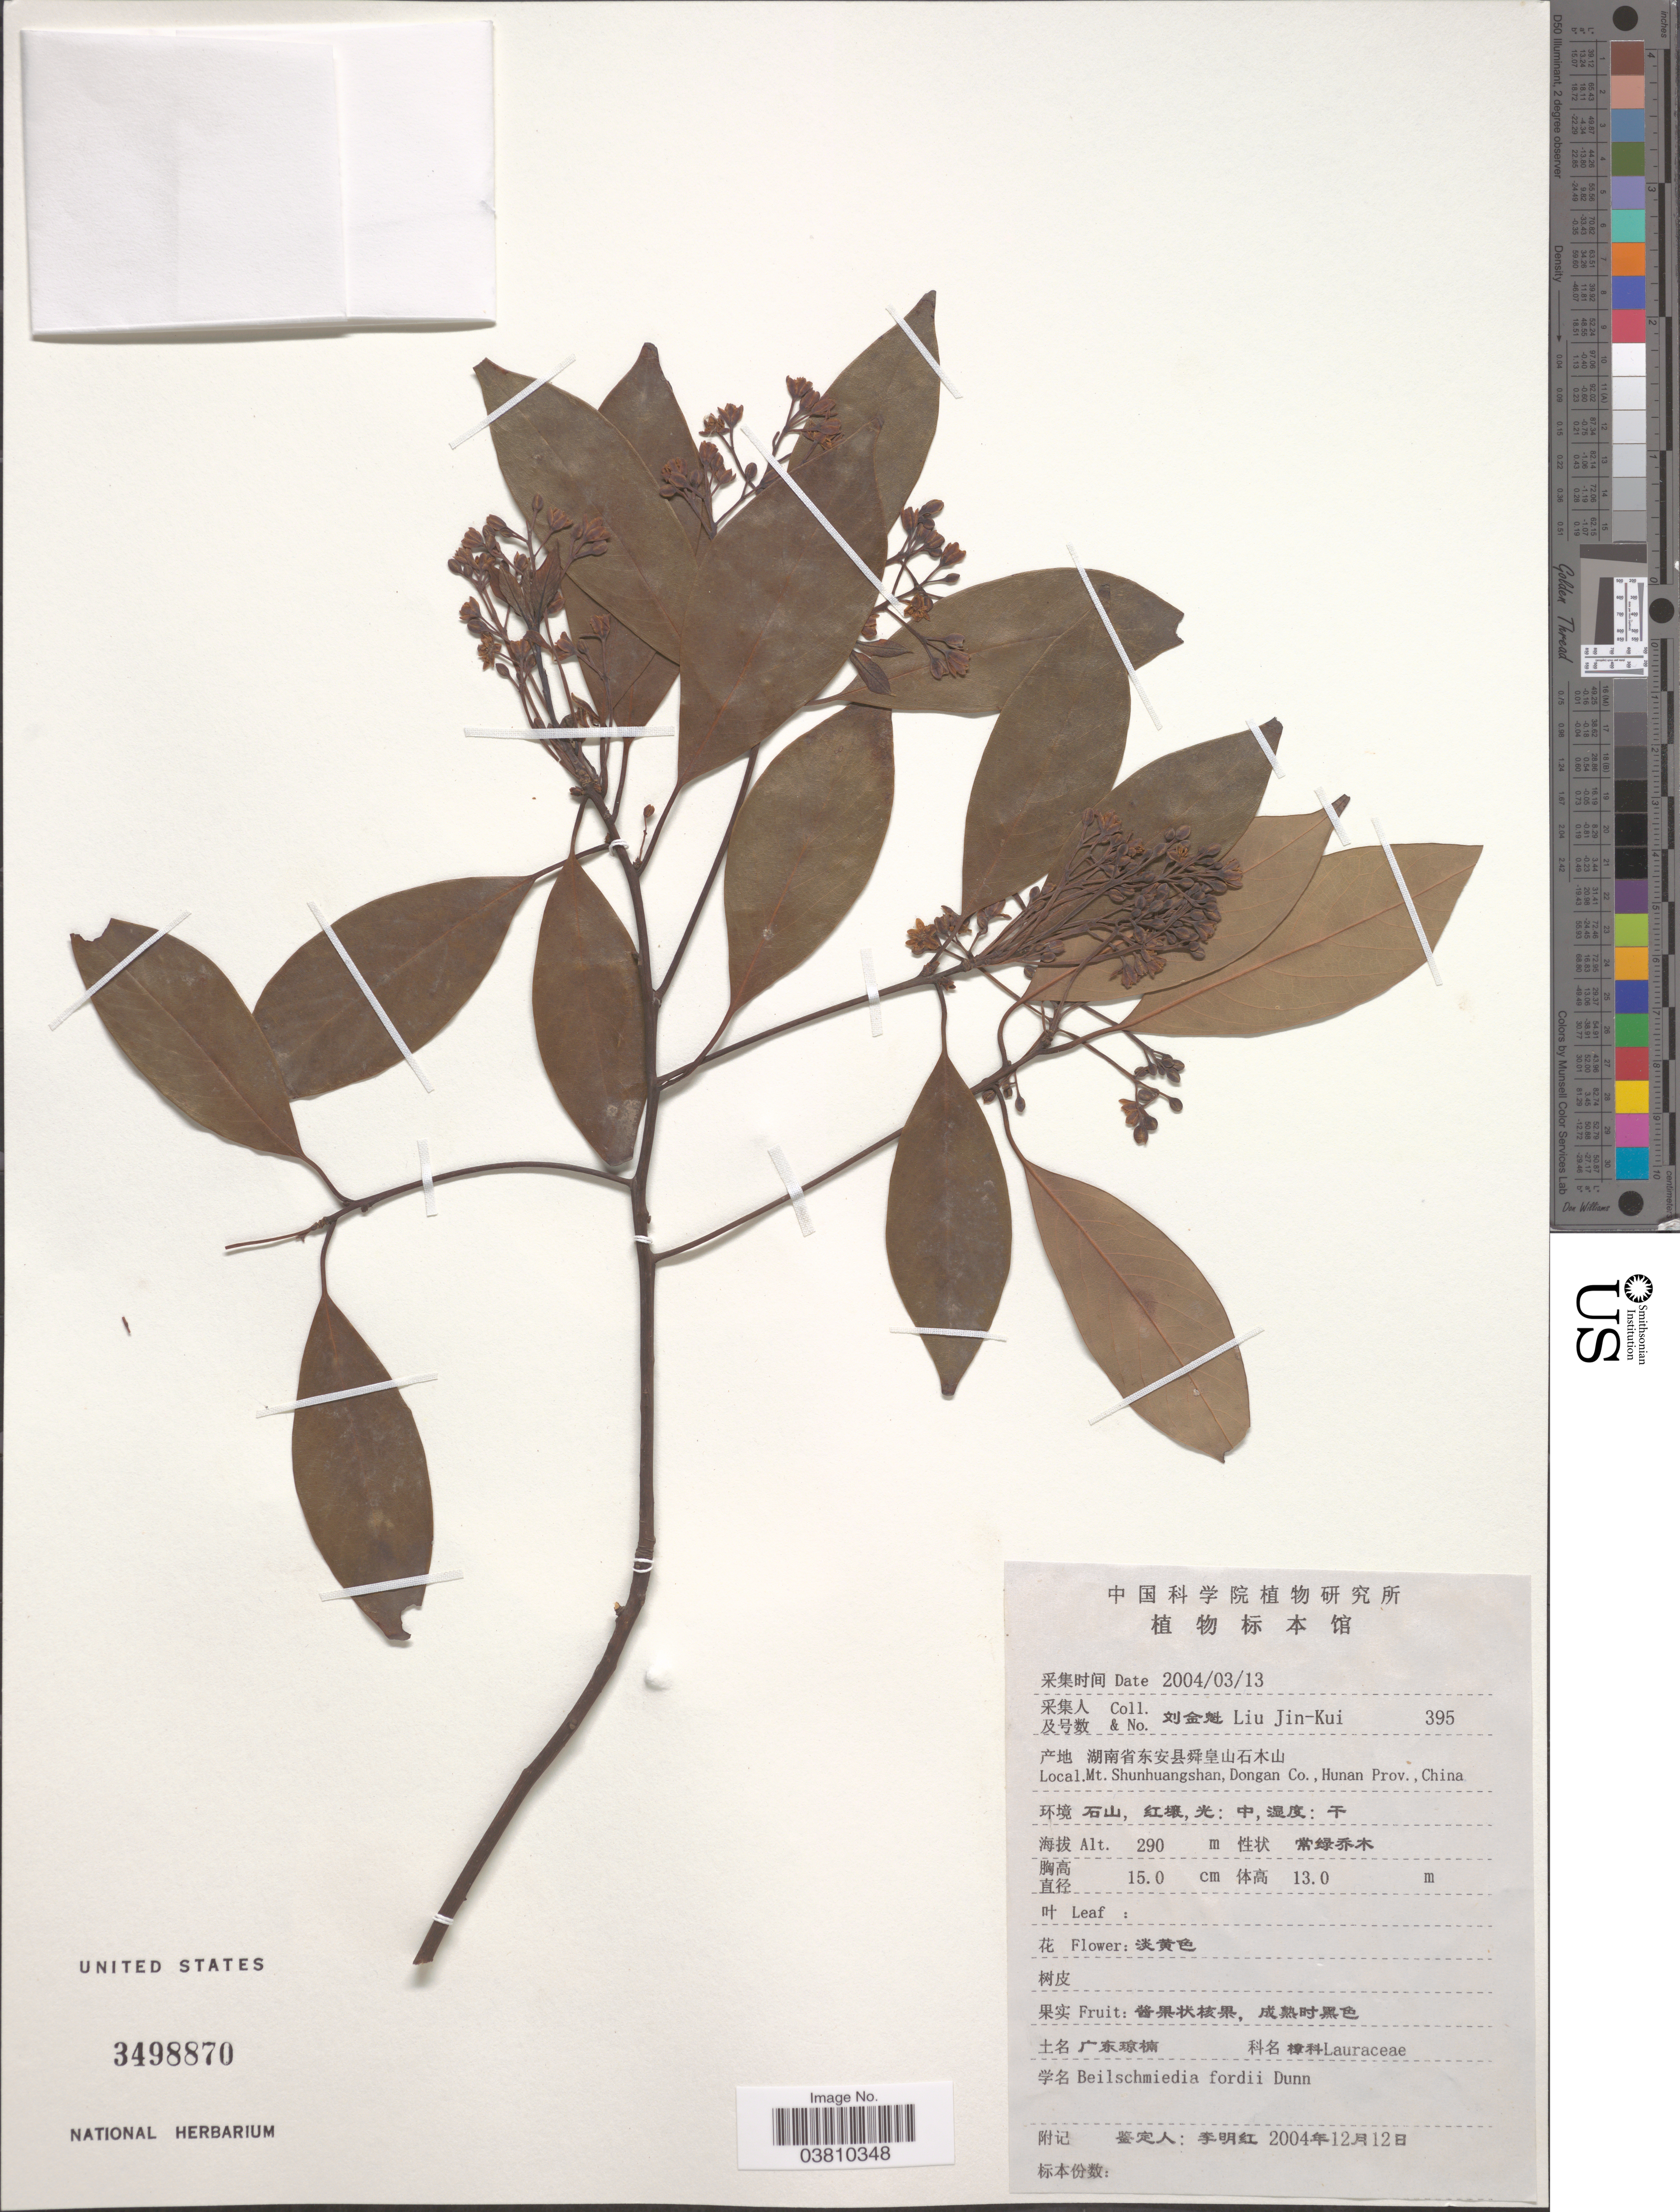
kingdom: Plantae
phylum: Tracheophyta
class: Magnoliopsida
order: Laurales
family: Lauraceae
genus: Beilschmiedia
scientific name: Beilschmiedia fordii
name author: Dunn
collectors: Liu Jin-Kui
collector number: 395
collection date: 2004-03-13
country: China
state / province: Hunan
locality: Mt. Shunhuangshan, Dongan Co.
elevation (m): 290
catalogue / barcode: US 3498870